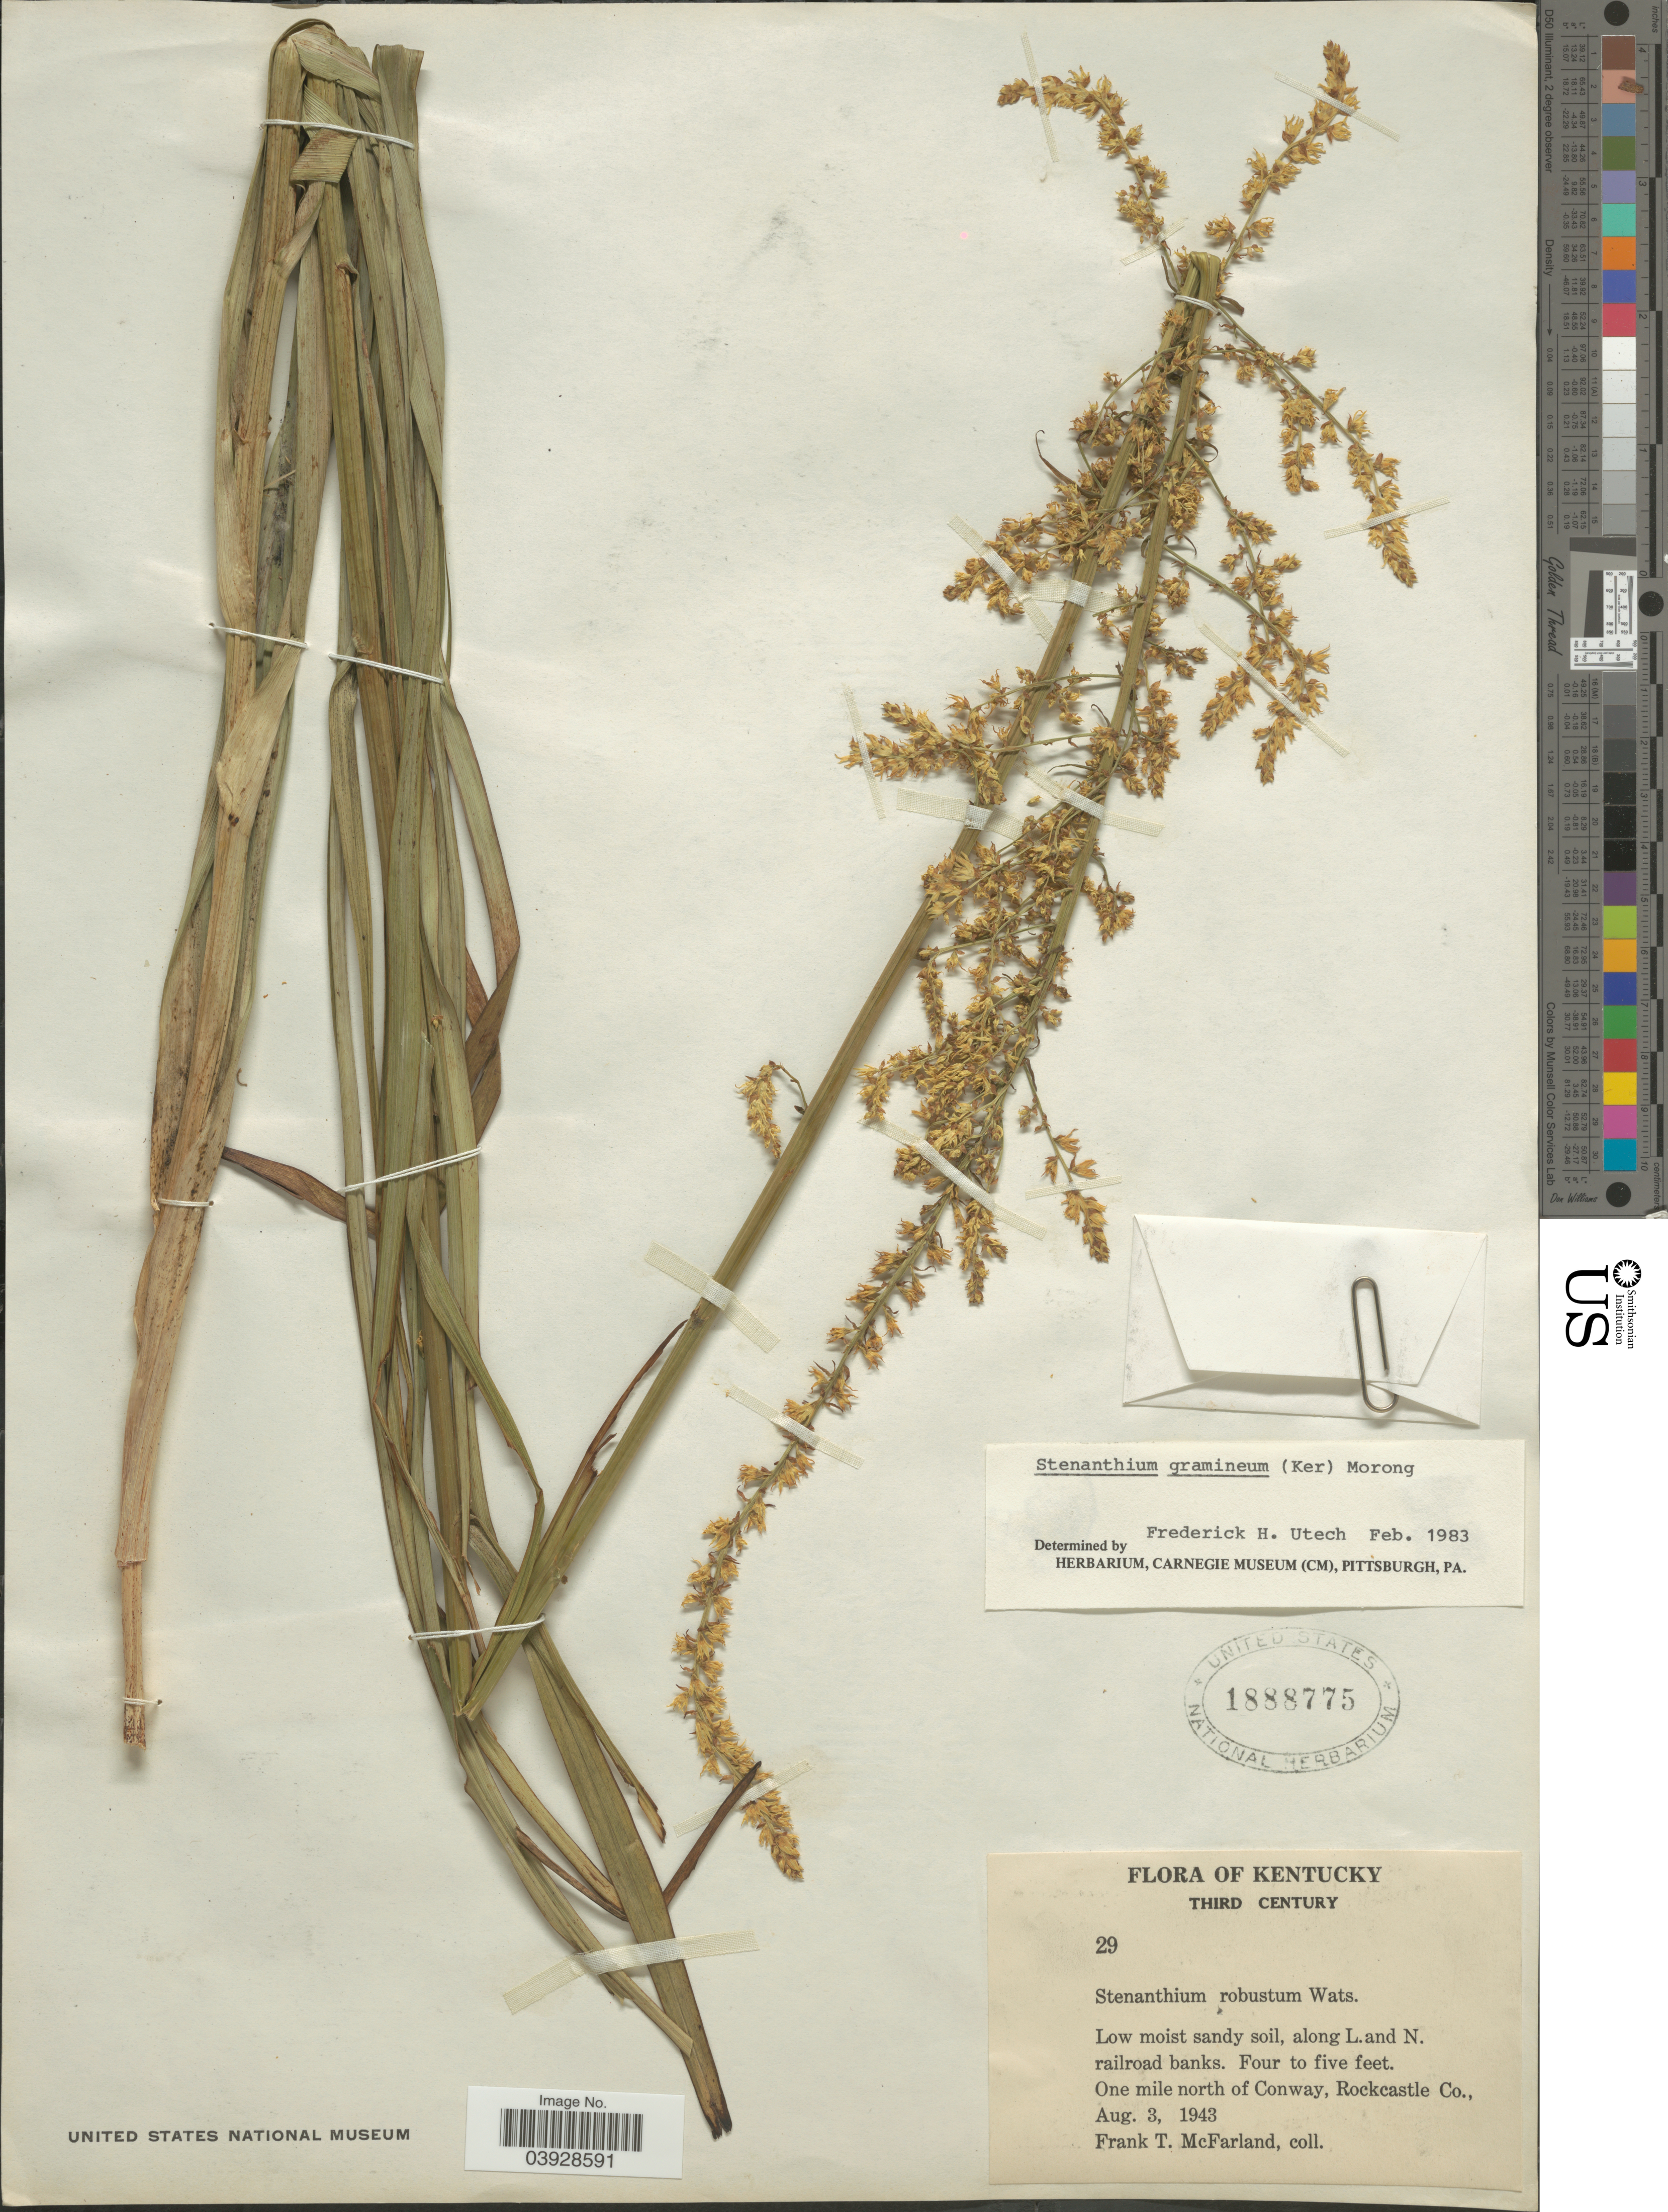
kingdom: Plantae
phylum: Tracheophyta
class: Liliopsida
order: Liliales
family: Melanthiaceae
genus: Stenanthium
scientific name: Stenanthium gramineum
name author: (Ker Gawl.) Morong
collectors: F. McFarland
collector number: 29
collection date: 1943-08-03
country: United States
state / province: Kentucky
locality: Along L.and N. railroad banks. One mile north of Conway, Rockcastle Co.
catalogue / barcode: US 1888775